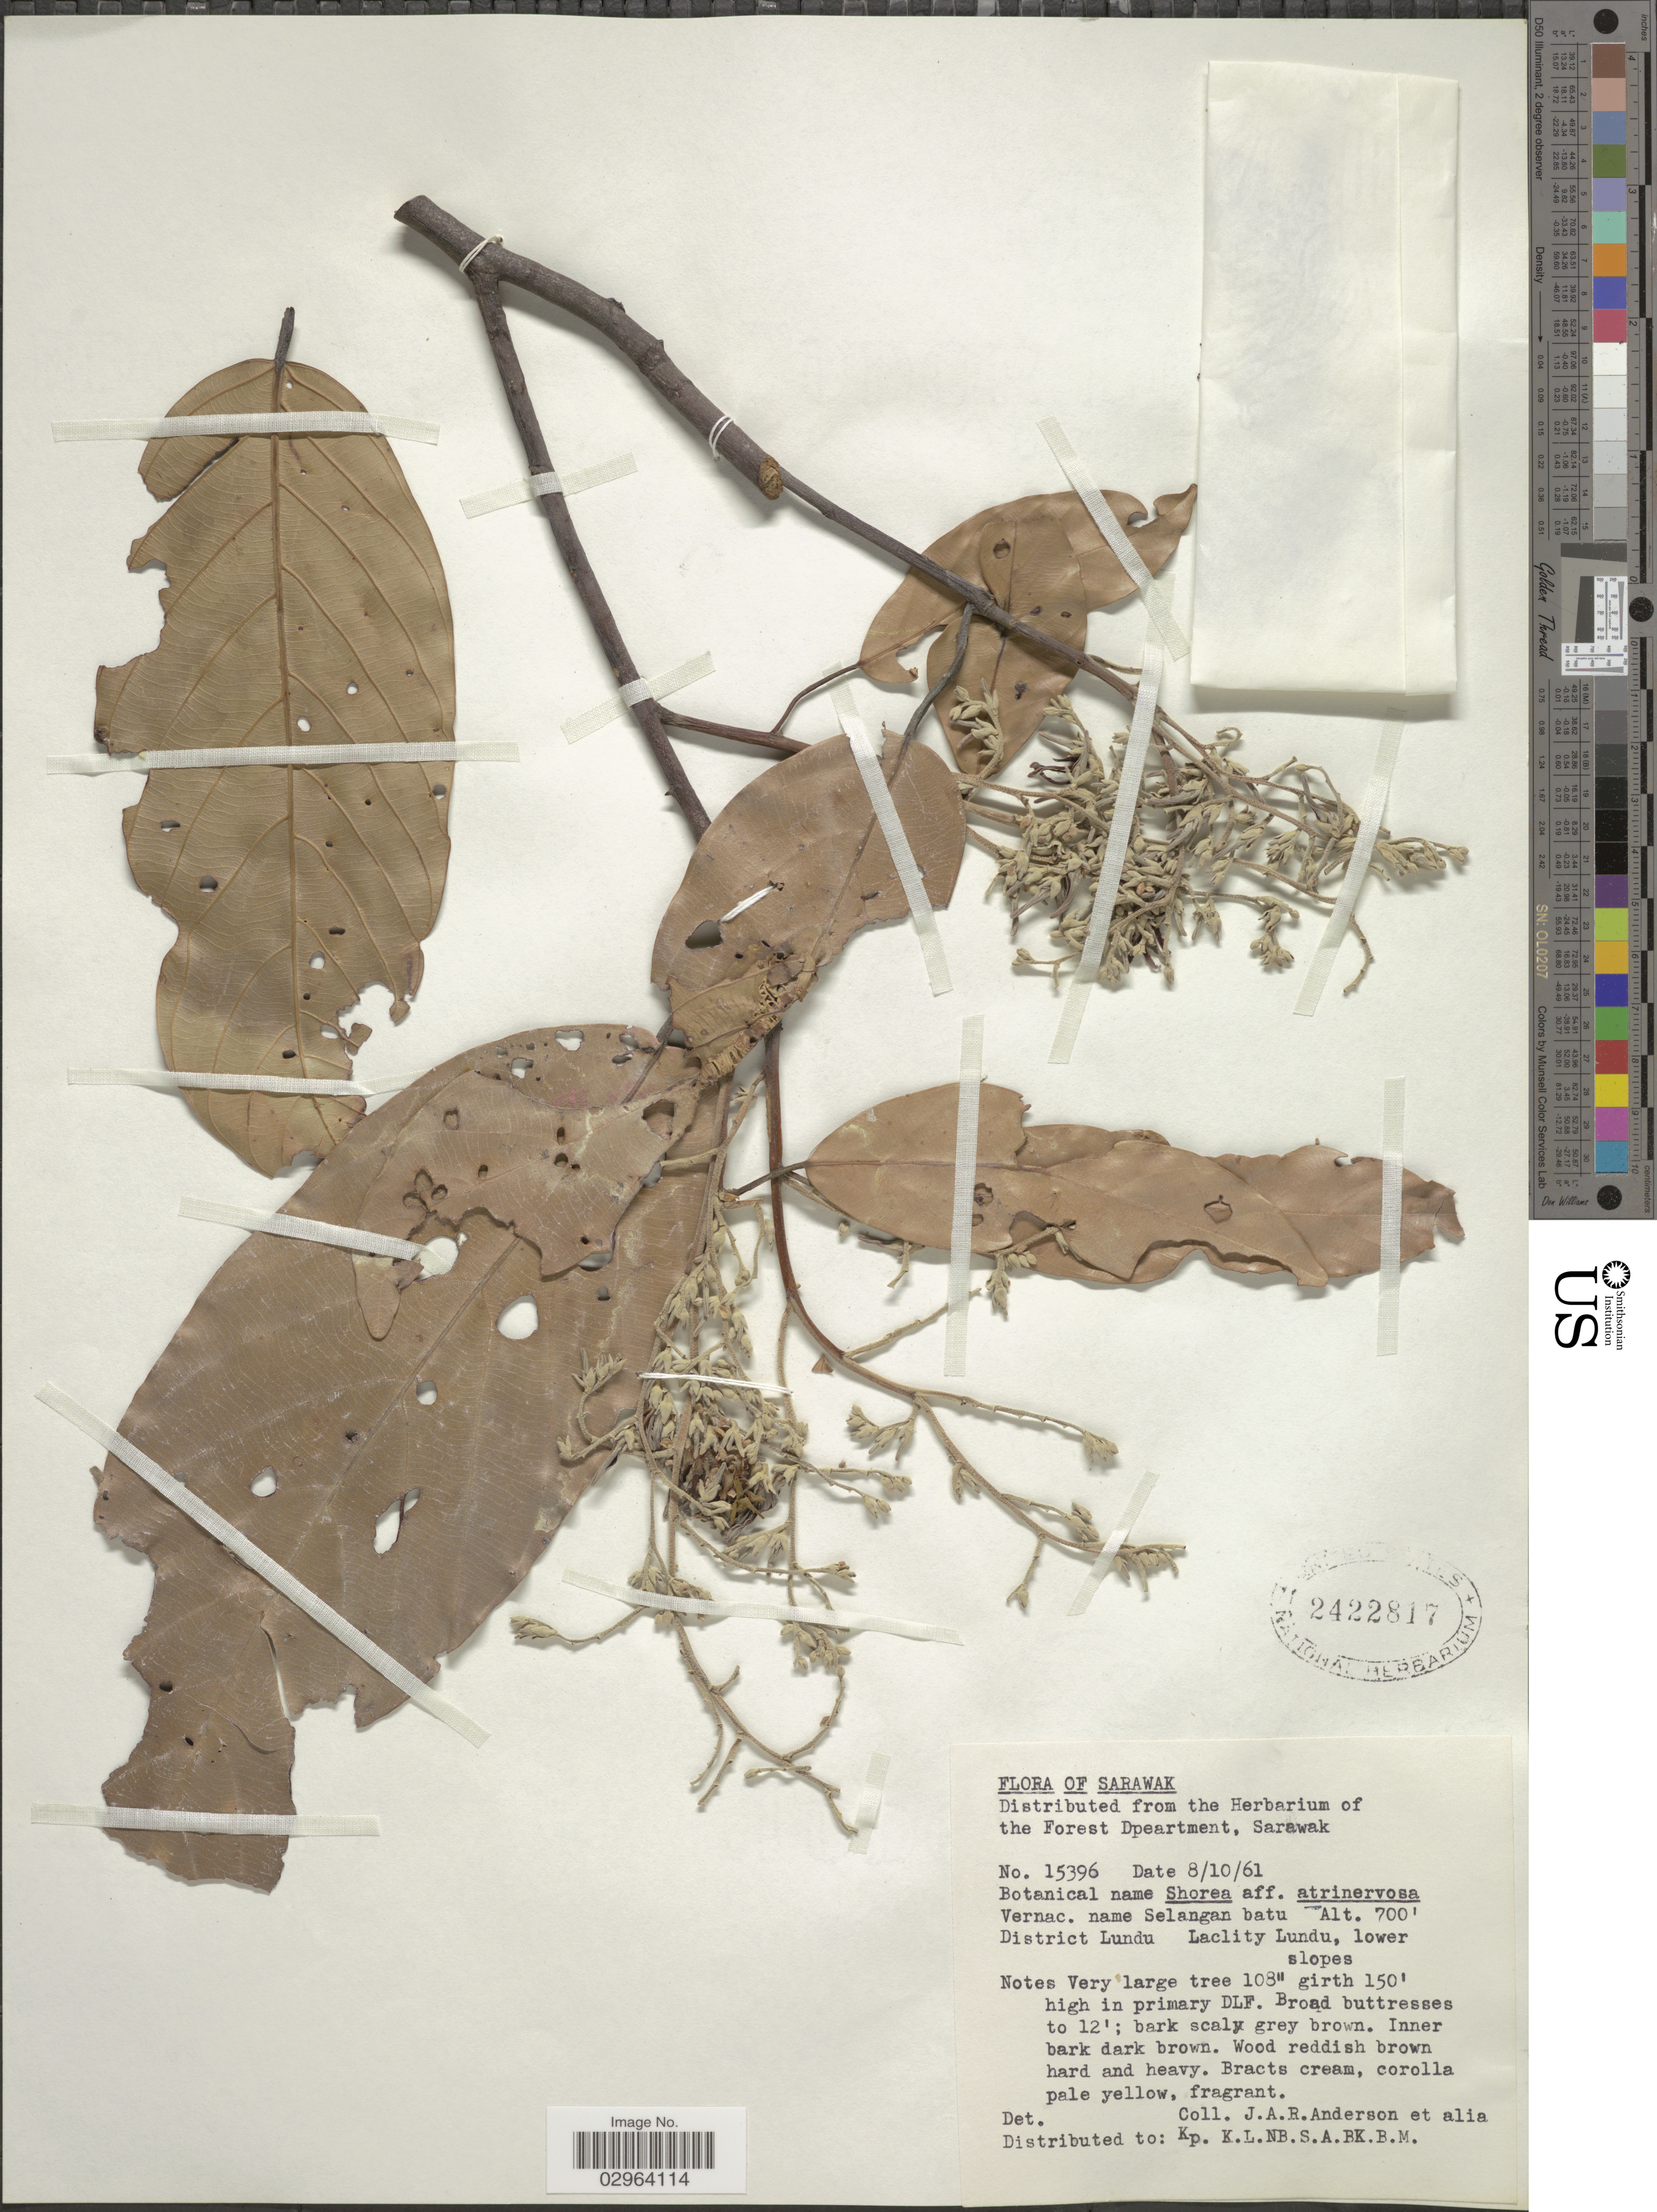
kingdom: Plantae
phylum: Tracheophyta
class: Magnoliopsida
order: Malvales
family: Dipterocarpaceae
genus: Shorea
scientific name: Shorea atrinervosa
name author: Symington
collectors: J. A. R. Anderson & et al.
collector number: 15396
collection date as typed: Transcribed d/m/y: 8/10/61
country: Malaysia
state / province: Sarawak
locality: District Lundu. Laclity Lundu, lower slopes.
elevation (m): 213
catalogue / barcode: US 2422817